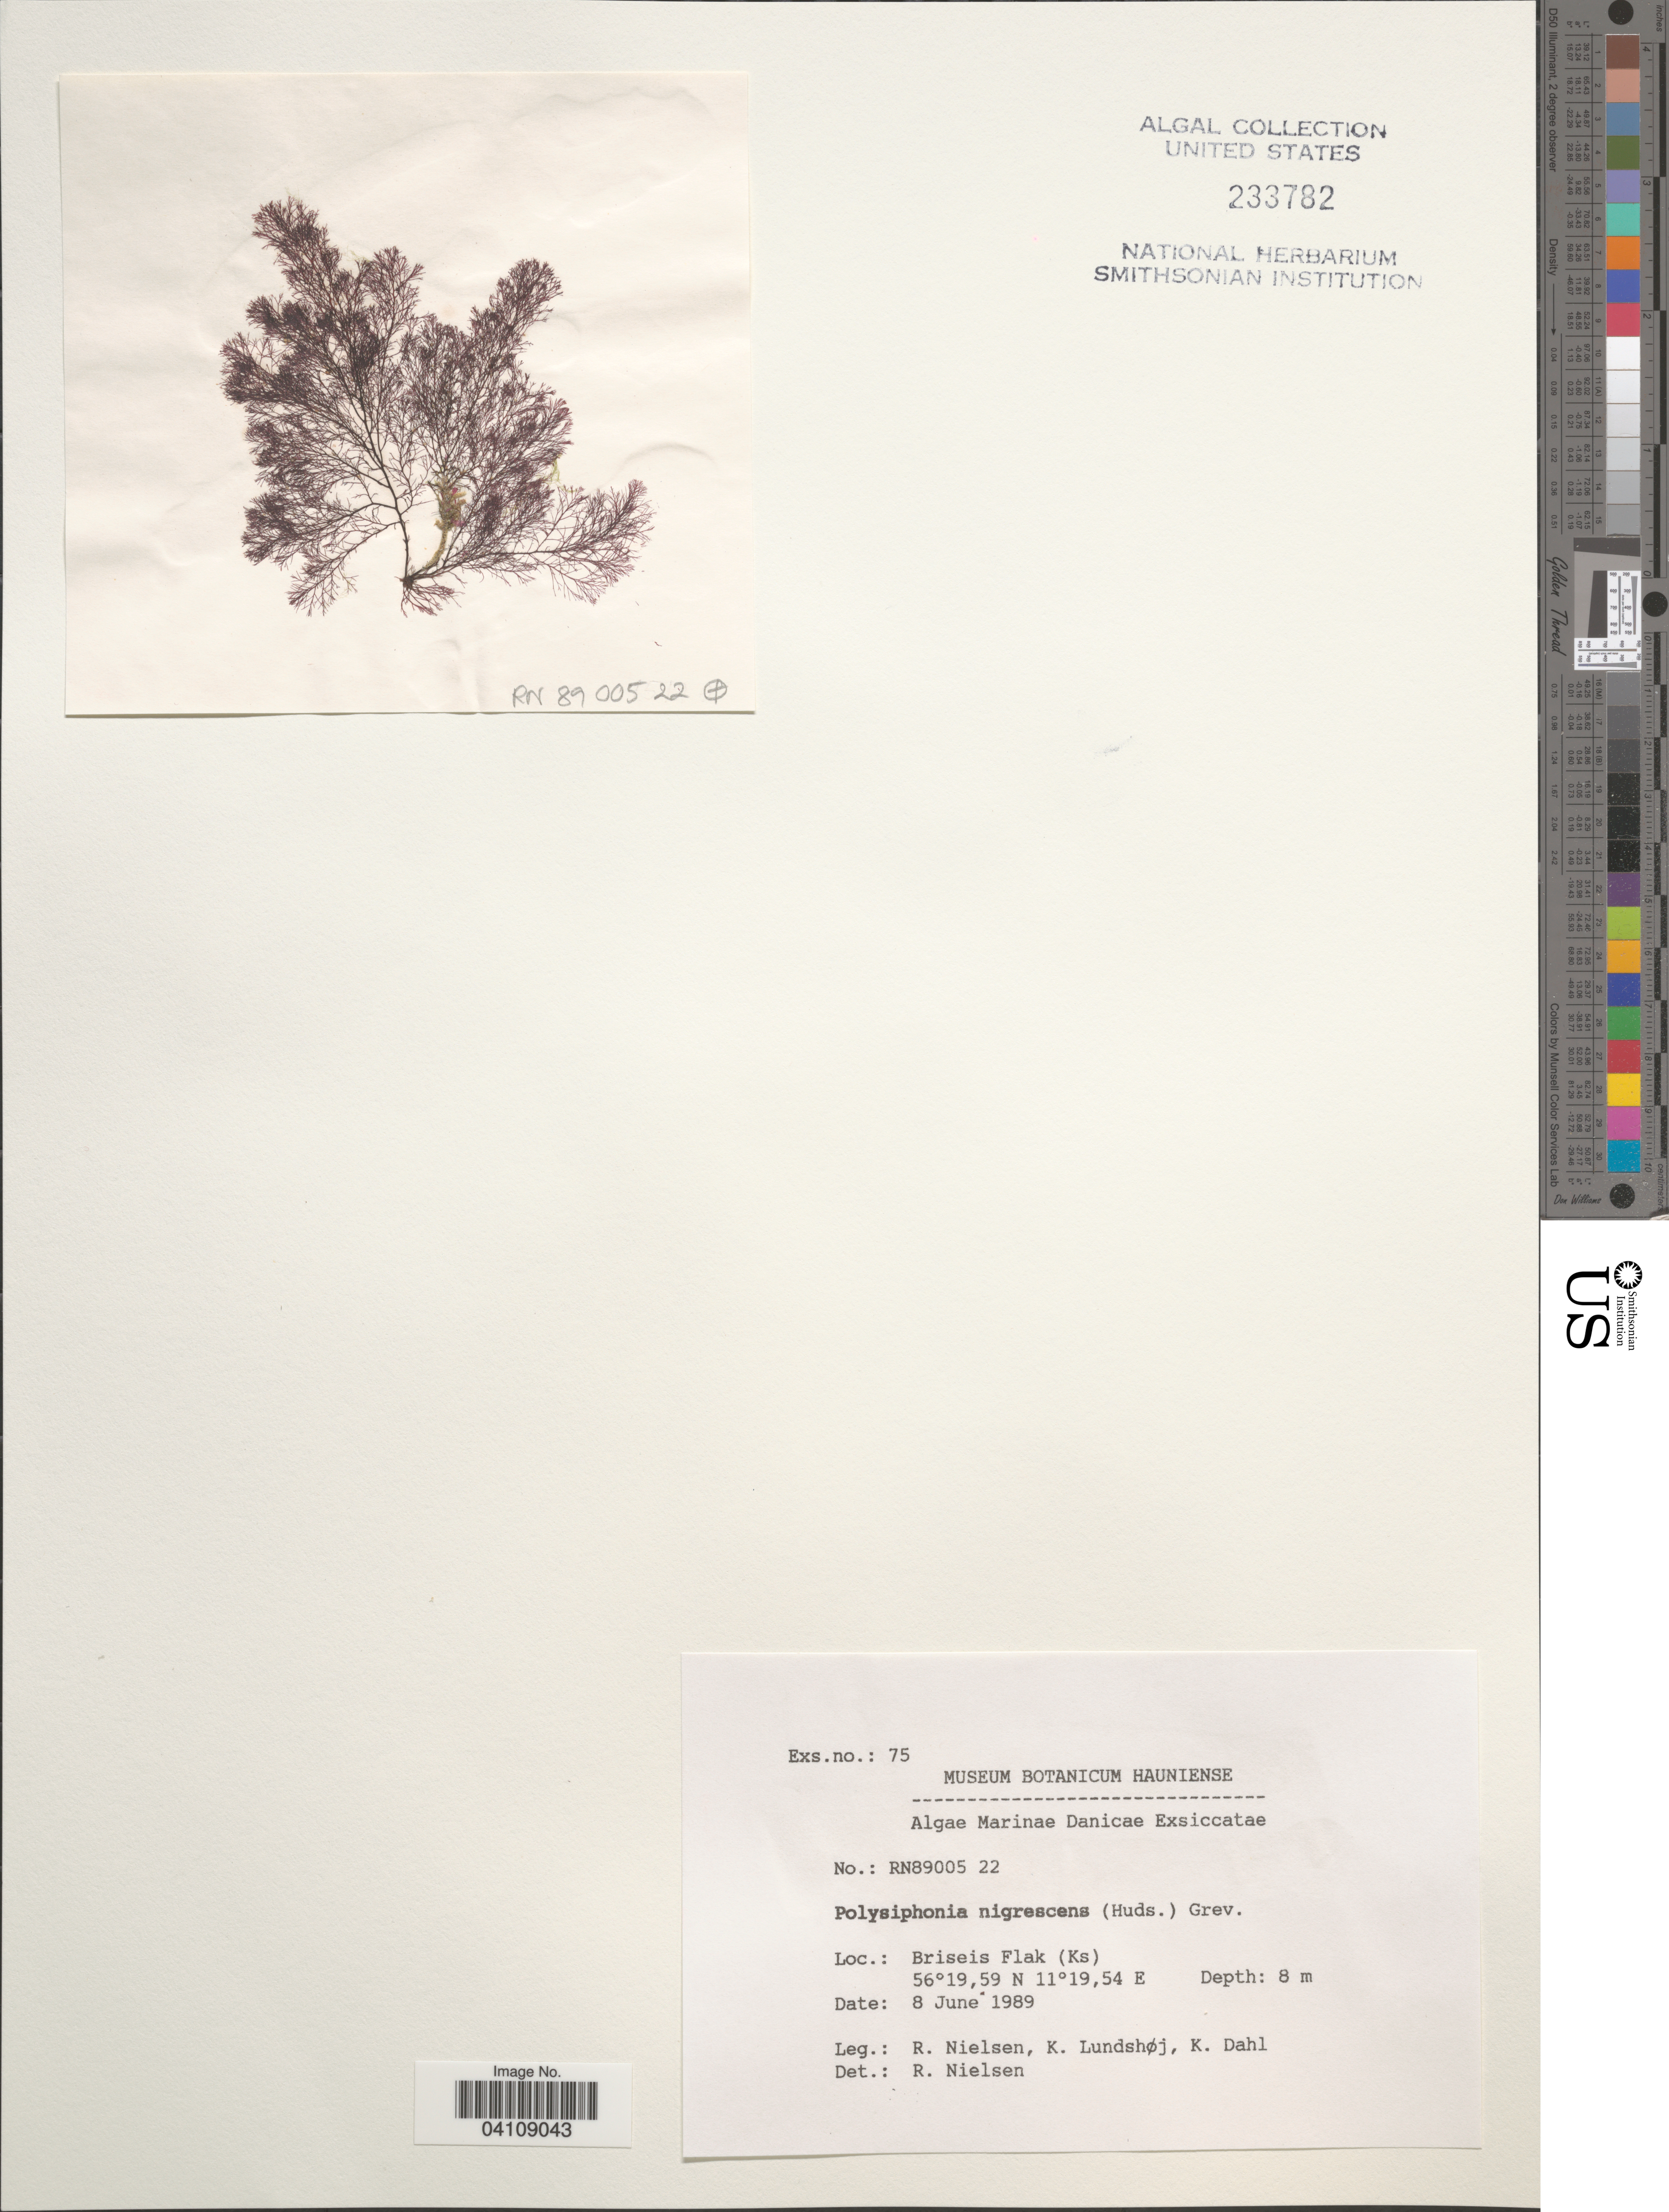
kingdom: Plantae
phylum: Rhodophyta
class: Florideophyceae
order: Ceramiales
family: Rhodomelaceae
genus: Vertebrata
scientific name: Vertebrata fucoides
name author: (Hudson) Kuntze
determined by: Algae name updating Project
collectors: R. Nielsen, K. Lundshøj & K. Dahl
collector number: RN89005 22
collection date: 1989-06-08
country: Denmark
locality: Danicae. Briseis Flak (Ks).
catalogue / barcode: US 233782